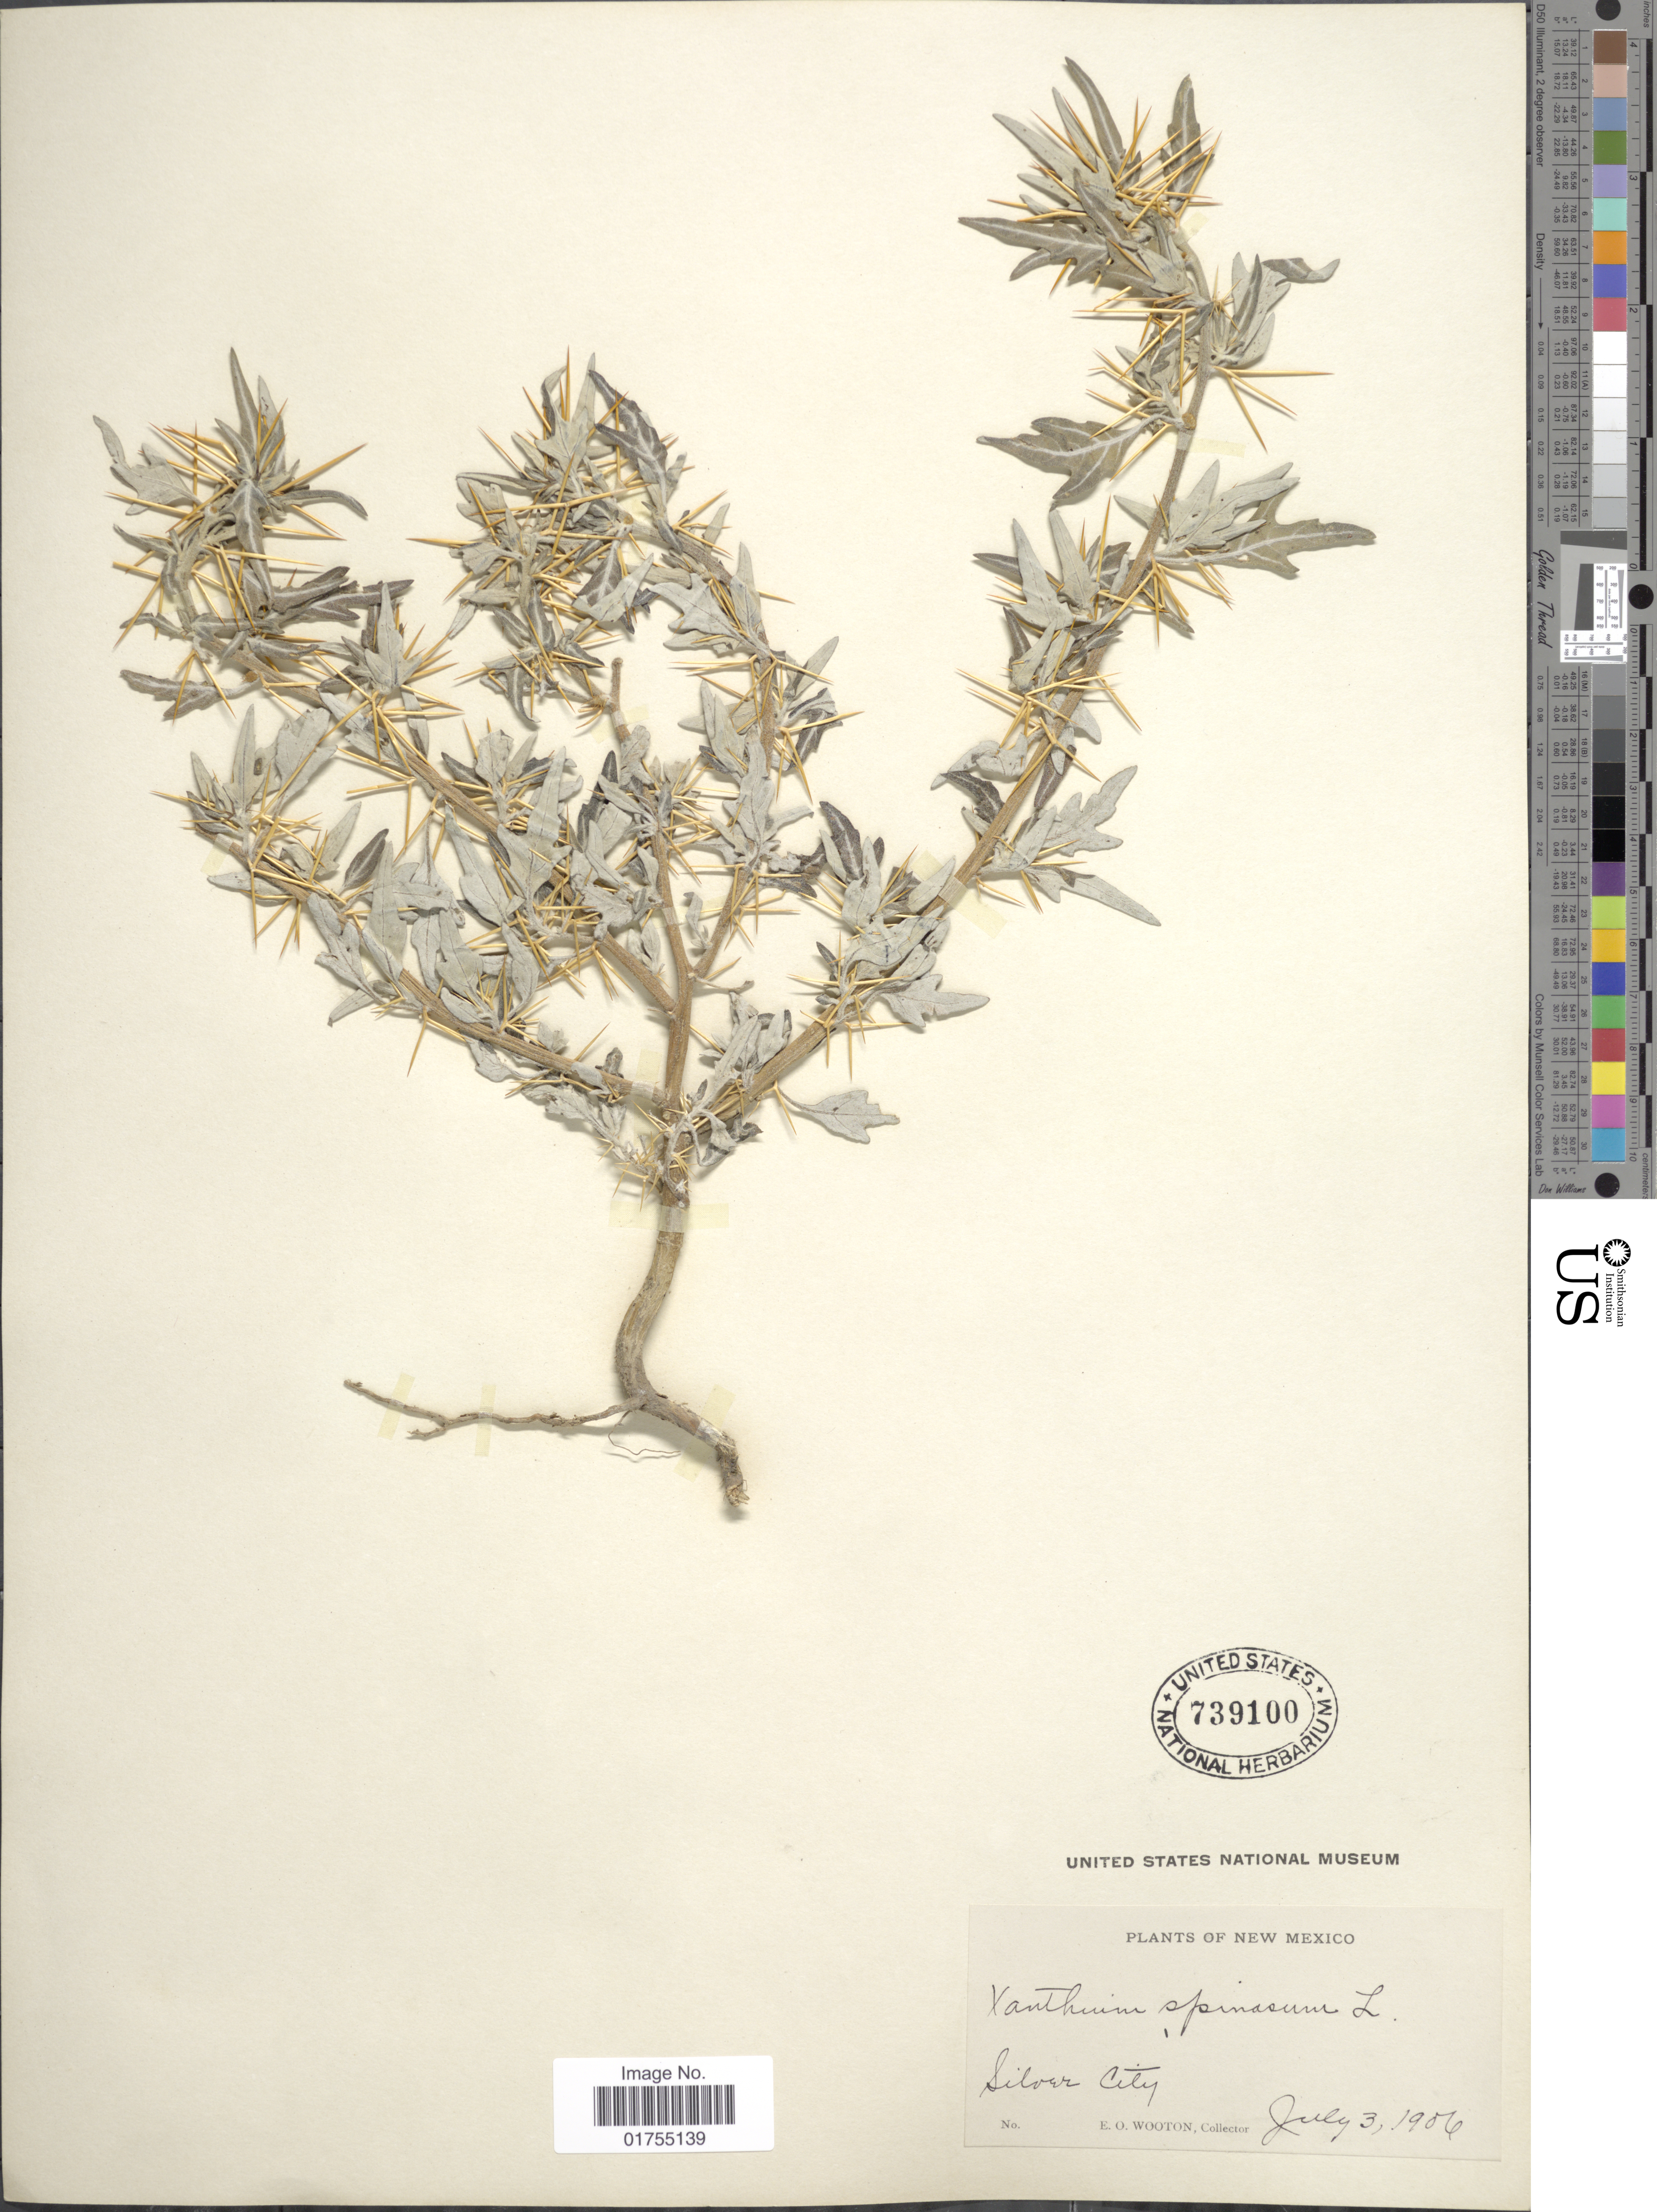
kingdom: Plantae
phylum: Tracheophyta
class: Magnoliopsida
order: Asterales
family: Asteraceae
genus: Xanthium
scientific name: Xanthium spinosum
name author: L.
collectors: E. O. Wooton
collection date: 1906-07-03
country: United States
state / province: New Mexico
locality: Silver City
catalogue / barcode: US 739100